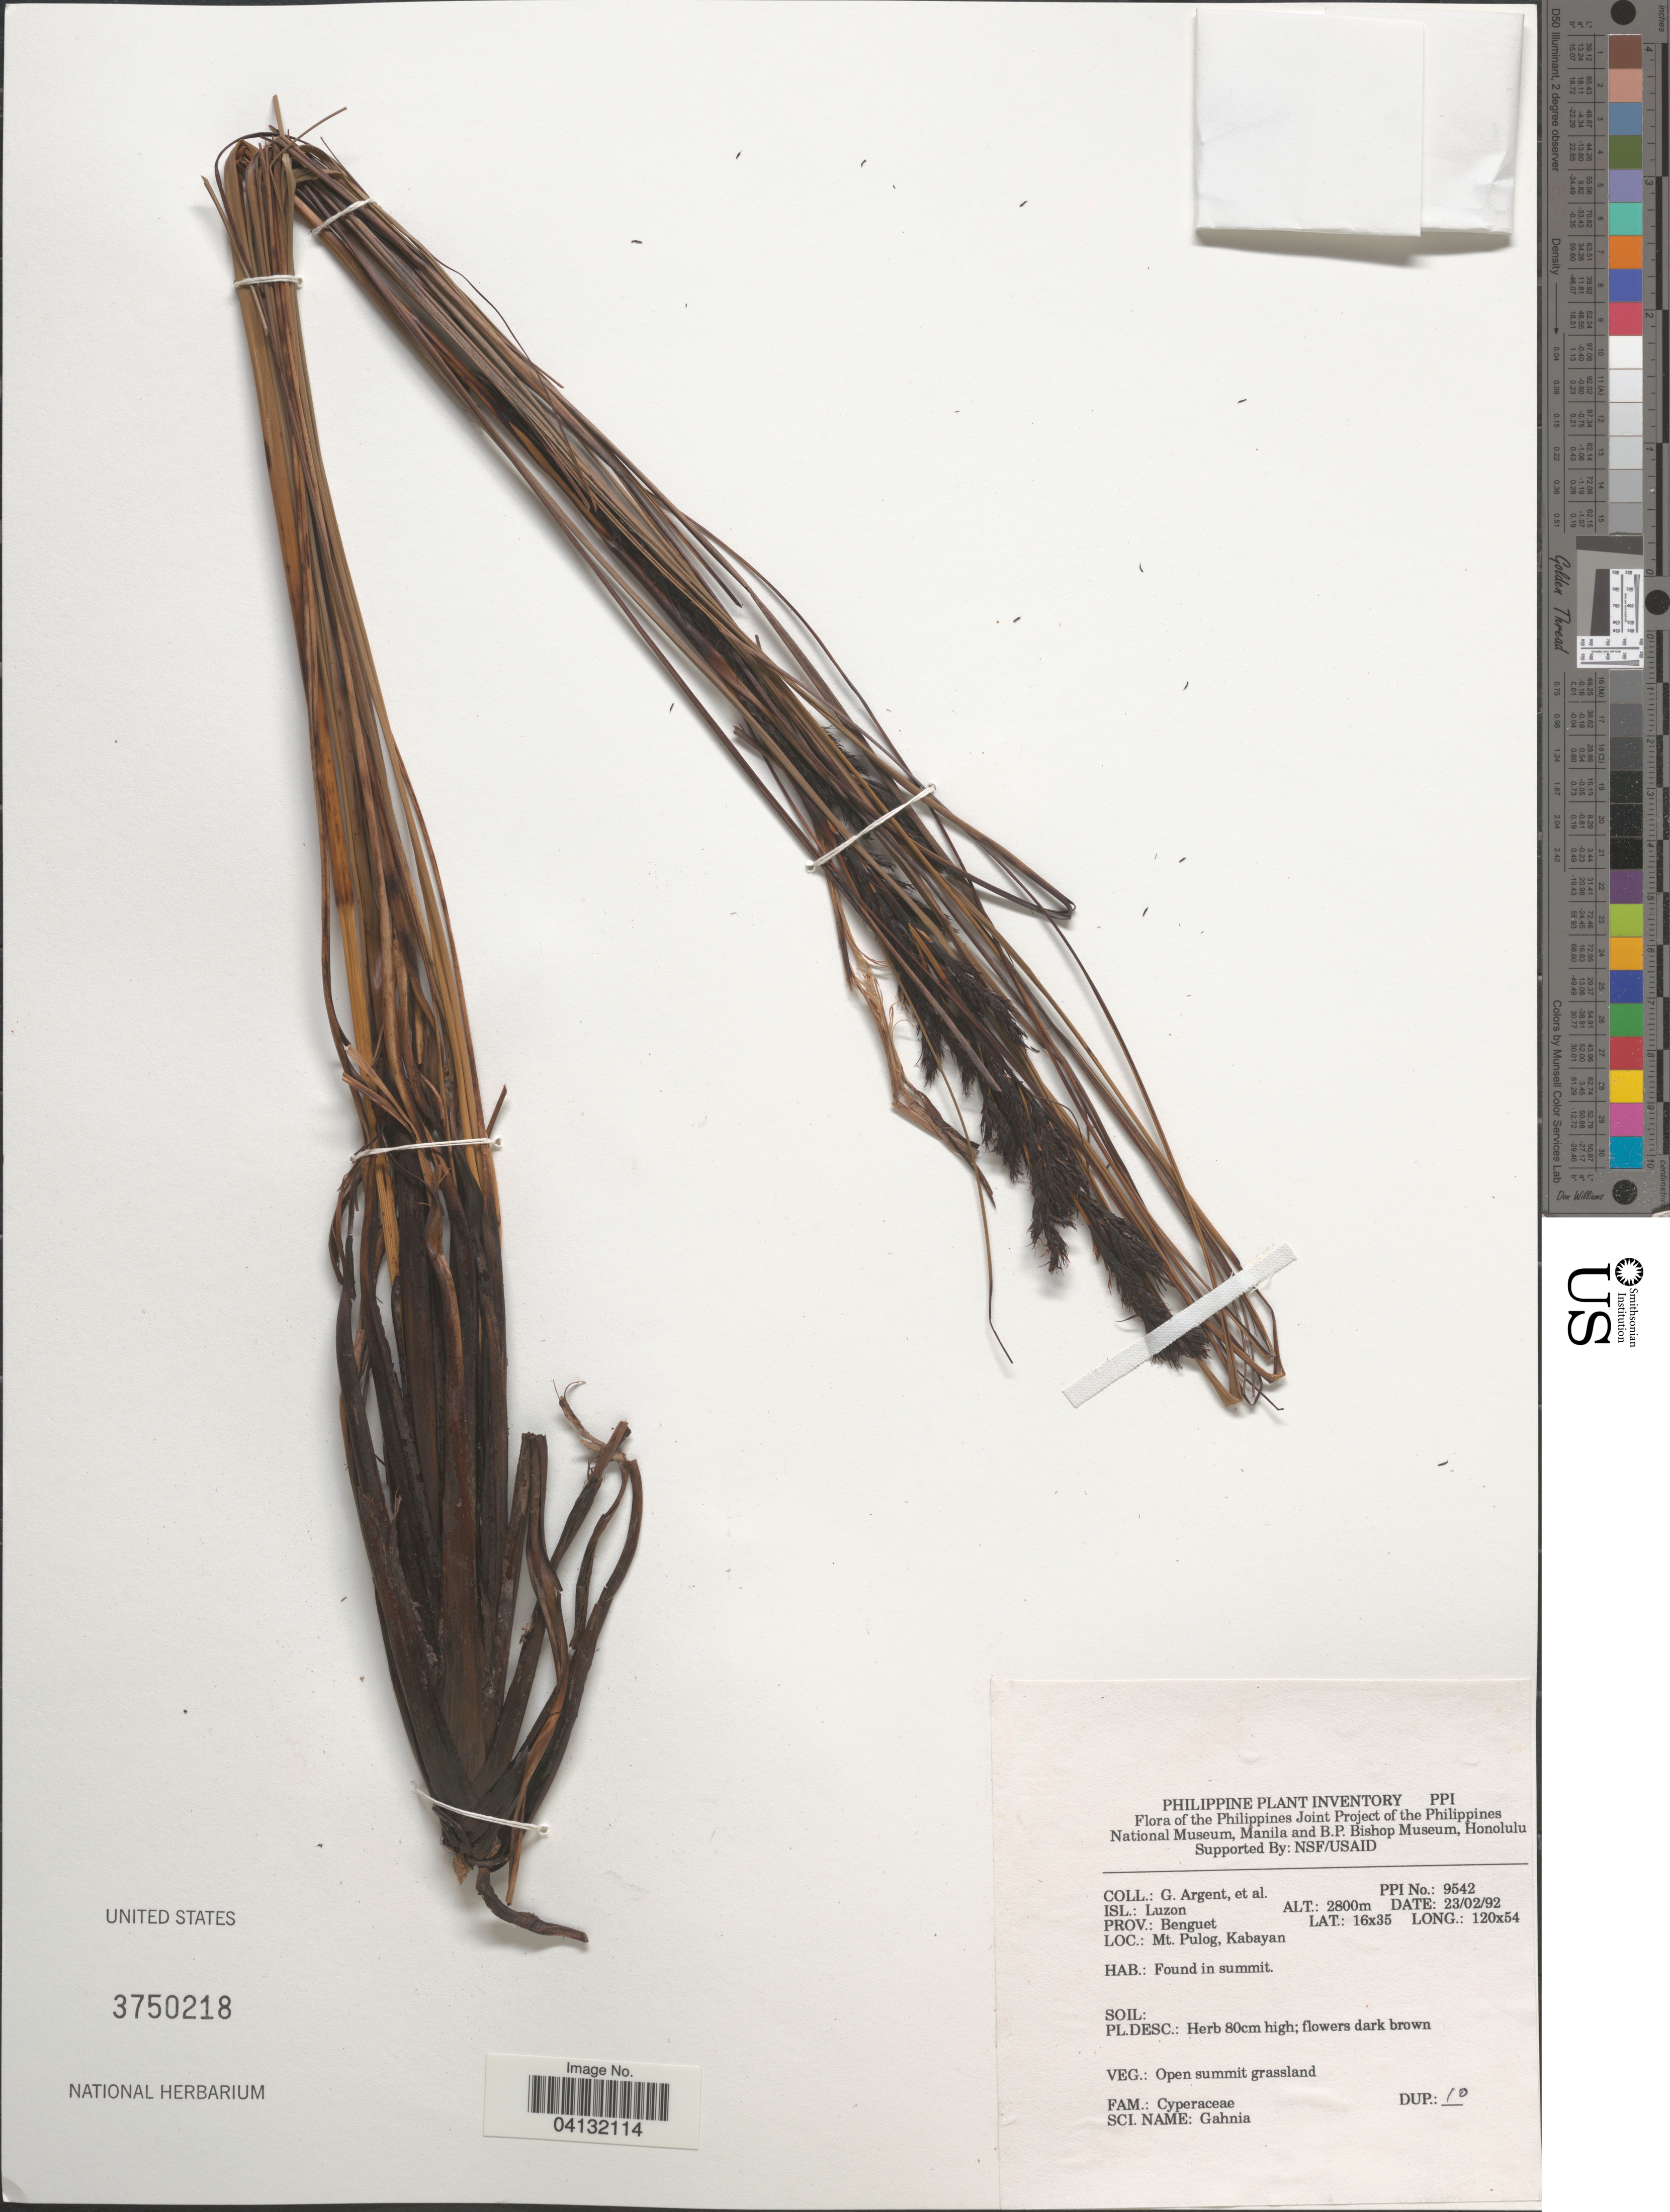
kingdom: Plantae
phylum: Tracheophyta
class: Liliopsida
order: Poales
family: Cyperaceae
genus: Gahnia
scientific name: Gahnia sp.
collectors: G. Argent & et al.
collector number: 9542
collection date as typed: Transcribed d/m/y: 23/2/92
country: Philippines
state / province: Cordillera (Administrative Region)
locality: Isl.: Luzon. Prov.: Benguet. Mt. Pulog, Kabayan.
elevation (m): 2800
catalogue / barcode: US 3750218